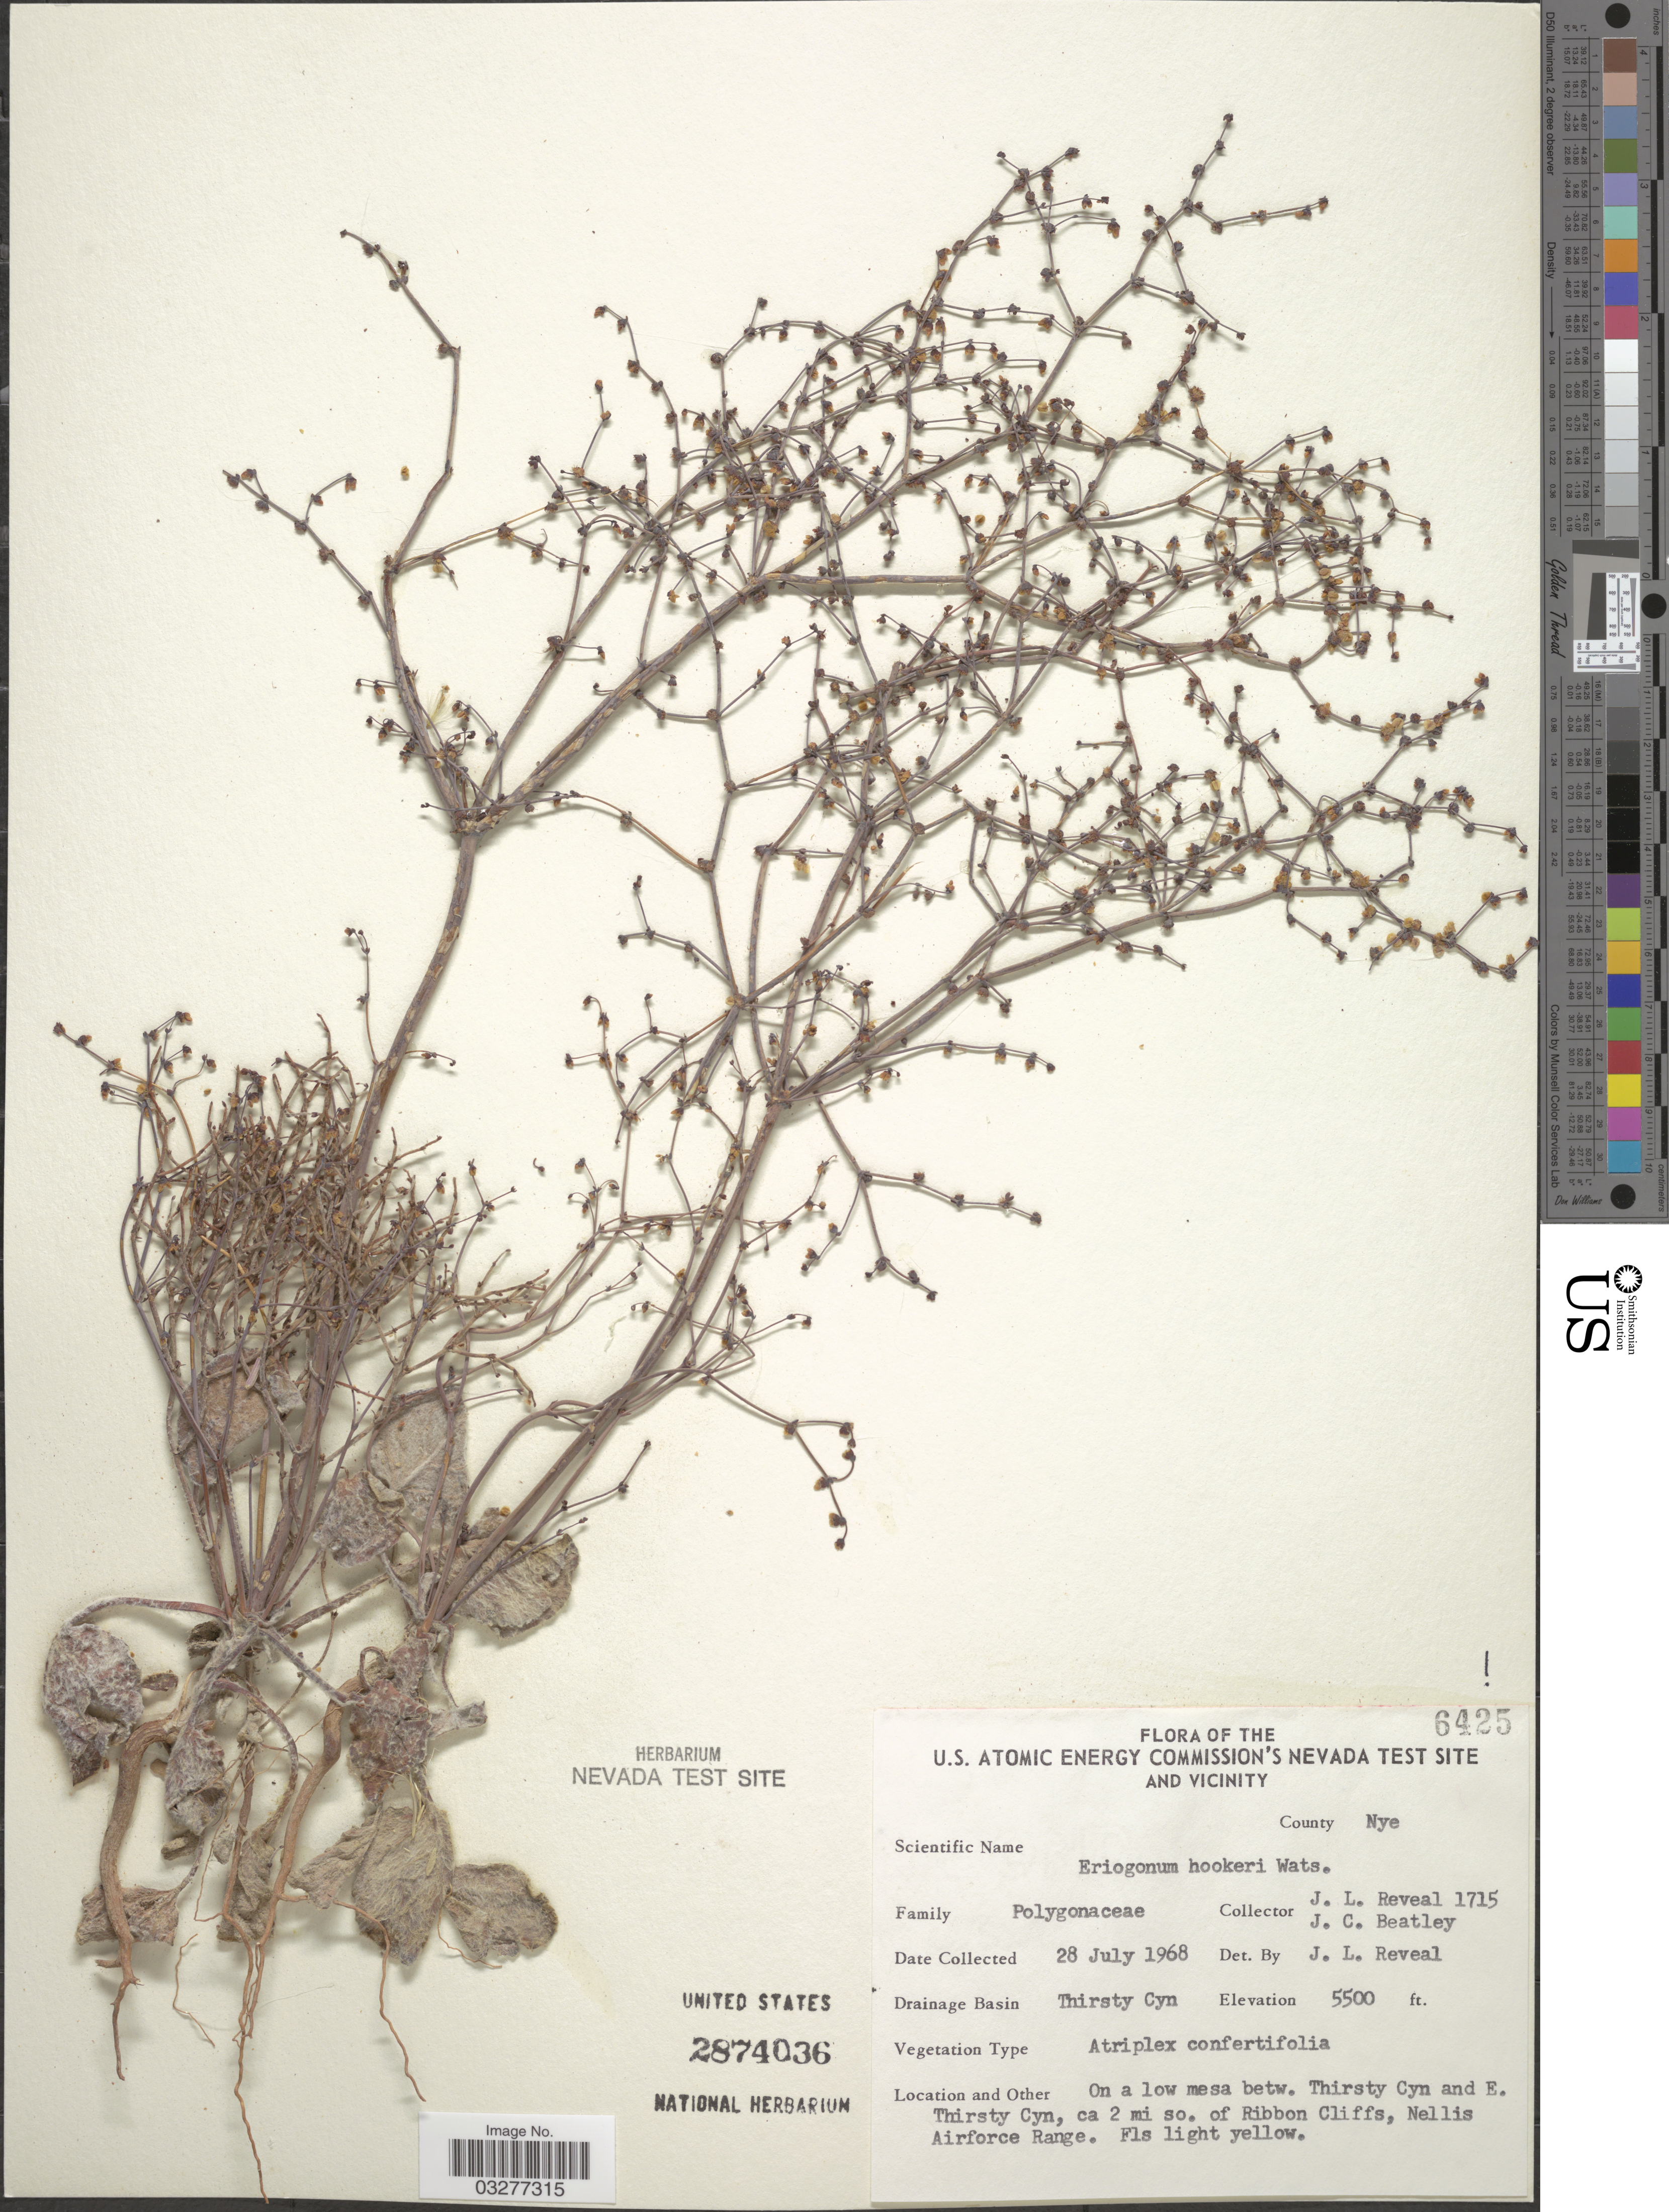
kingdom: Plantae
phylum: Tracheophyta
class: Magnoliopsida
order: Caryophyllales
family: Polygonaceae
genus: Eriogonum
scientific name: Eriogonum hookeri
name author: S. Watson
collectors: J. L. Reveal & J. C. Beatley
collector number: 1715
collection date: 1968-07-28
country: United States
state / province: Nevada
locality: U. S. Atomic Energy Commission's Nevada Test Site and Vicinity. County Nye. Drainage Basin Thirsty Cyn. On a low mesa betw. Thirsty Cyn and E. Thirsty Cyn, ca 2 mi so. of Ribbon Cliffs, Nellis Airforce Range.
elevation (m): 1676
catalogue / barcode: US 2874036